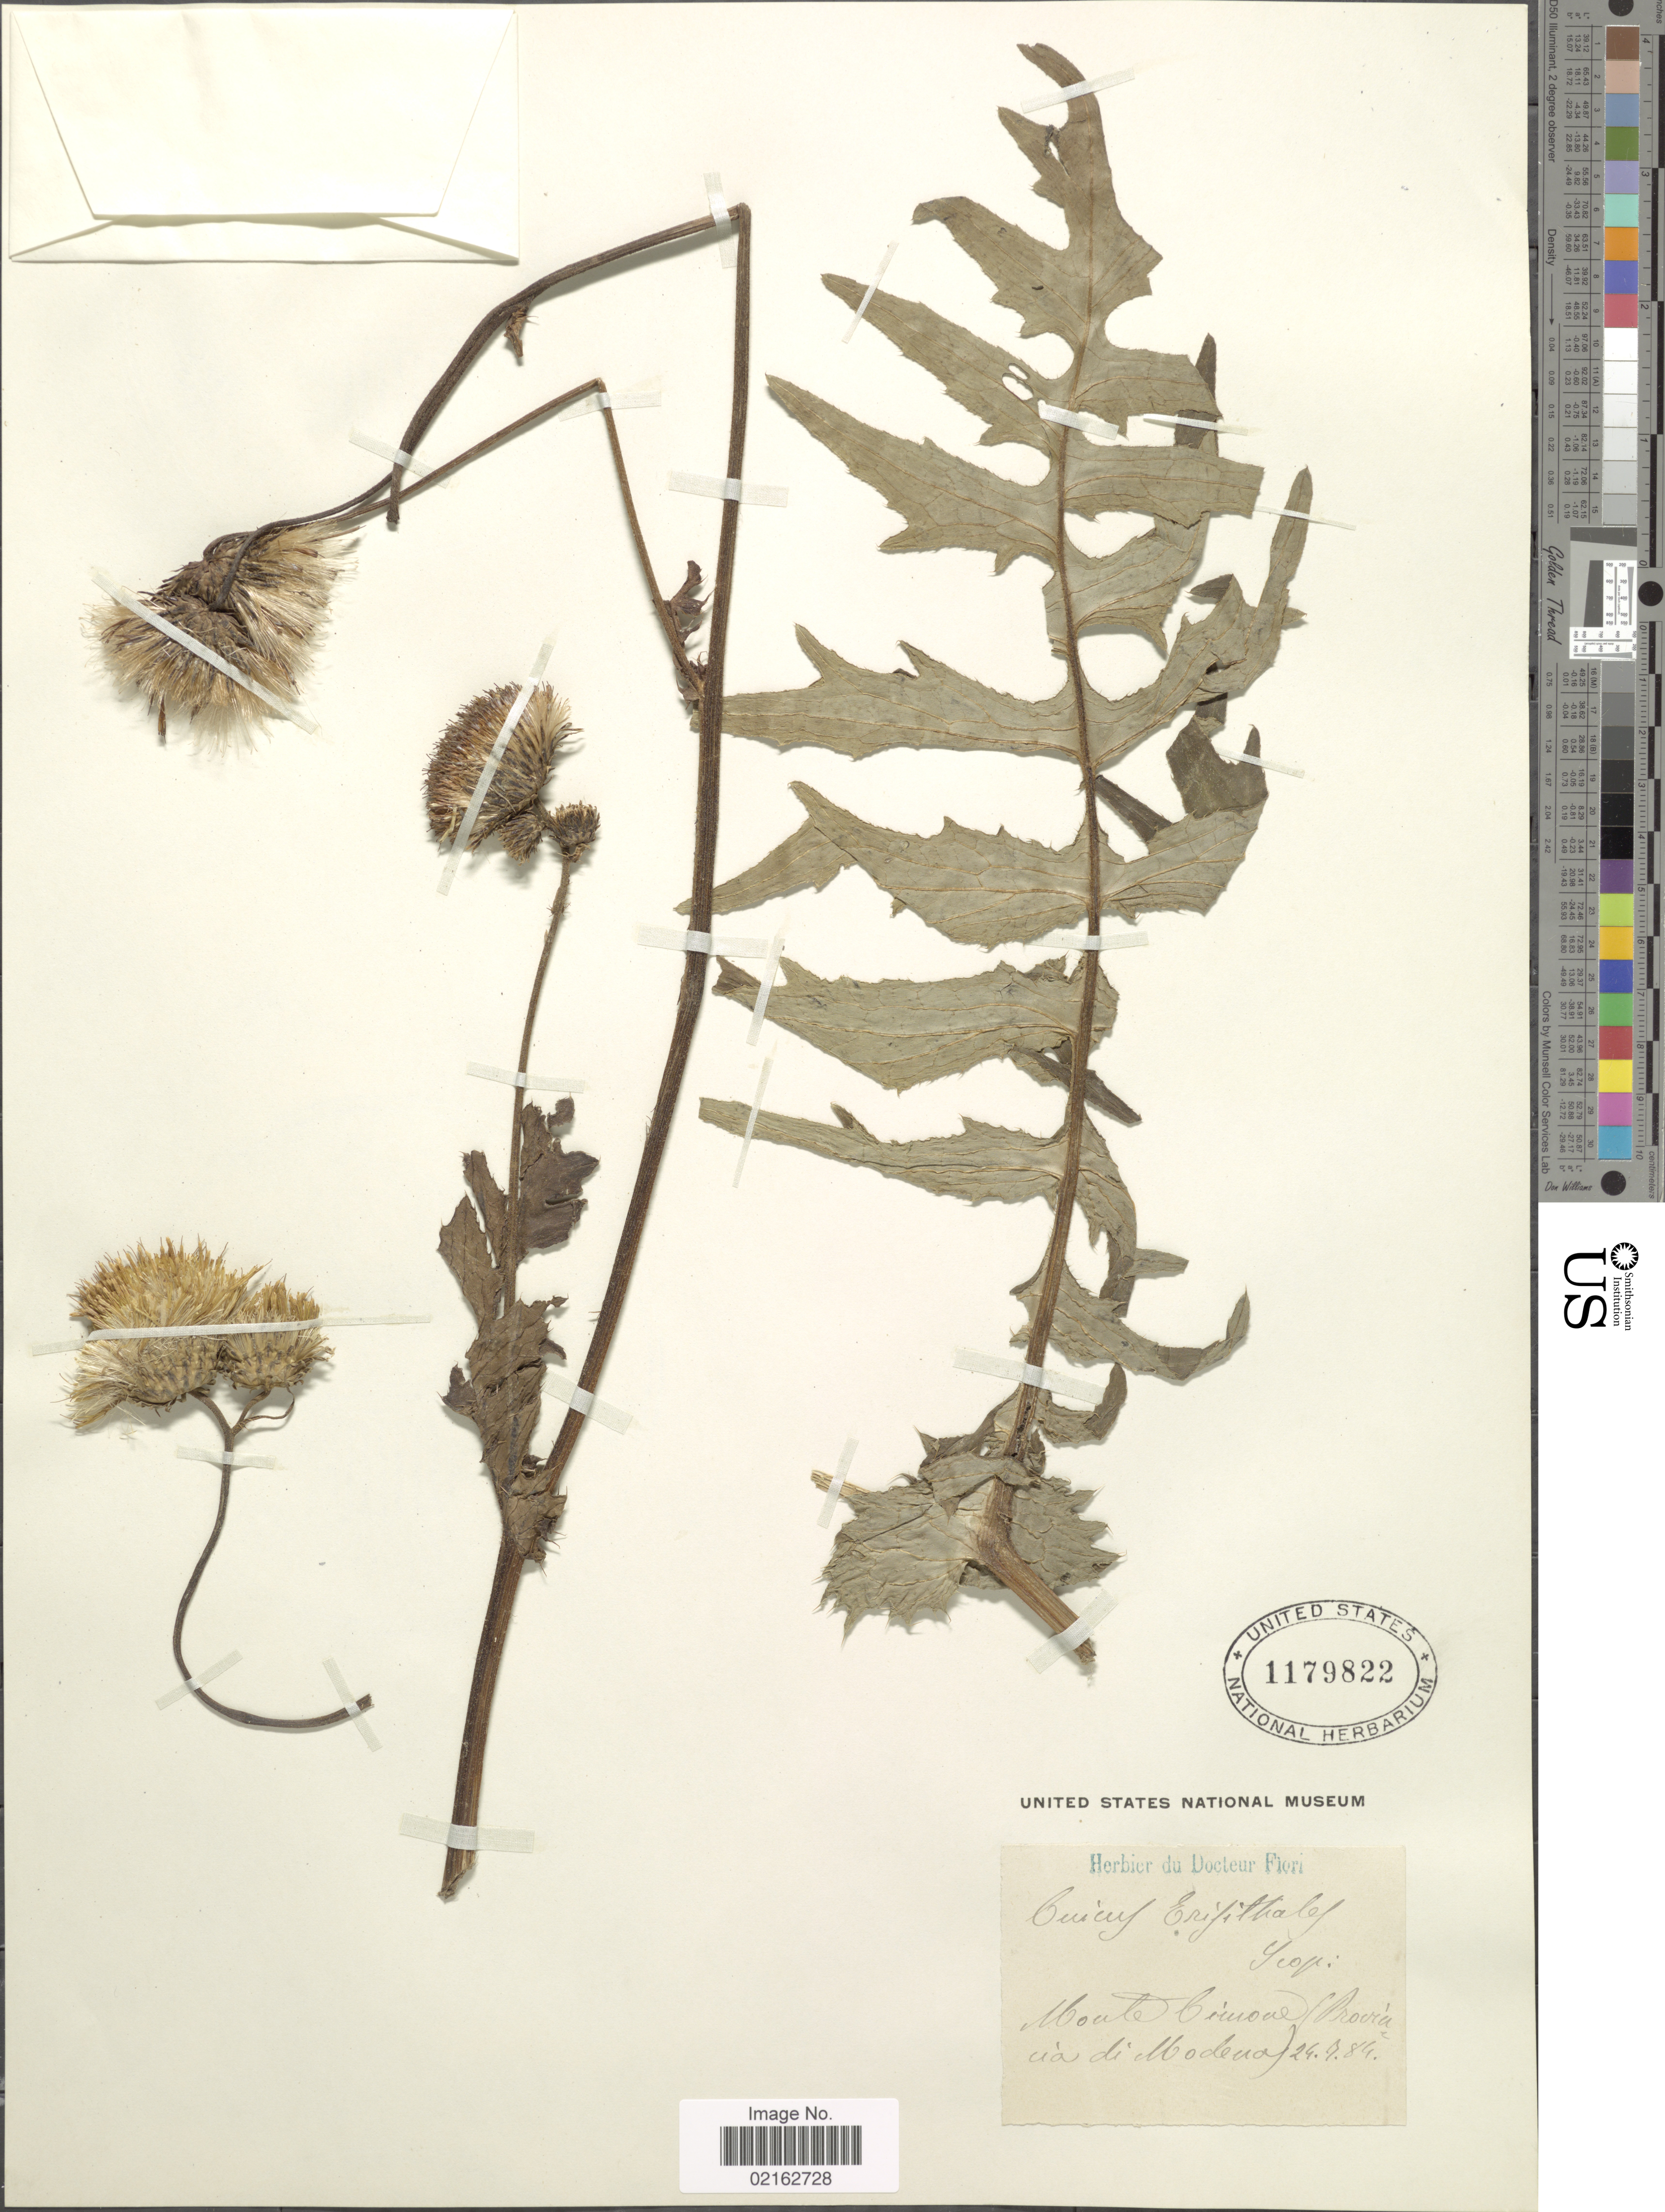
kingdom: Plantae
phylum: Tracheophyta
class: Magnoliopsida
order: Asterales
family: Asteraceae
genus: Cirsium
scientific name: Cirsium hypoleucum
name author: DC.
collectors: ex herb. Docteur Fiori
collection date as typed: Transcribed d/m/y: 24/7/84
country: Italy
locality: Monte Cimone, Provincia di Modena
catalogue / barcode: US 1179822